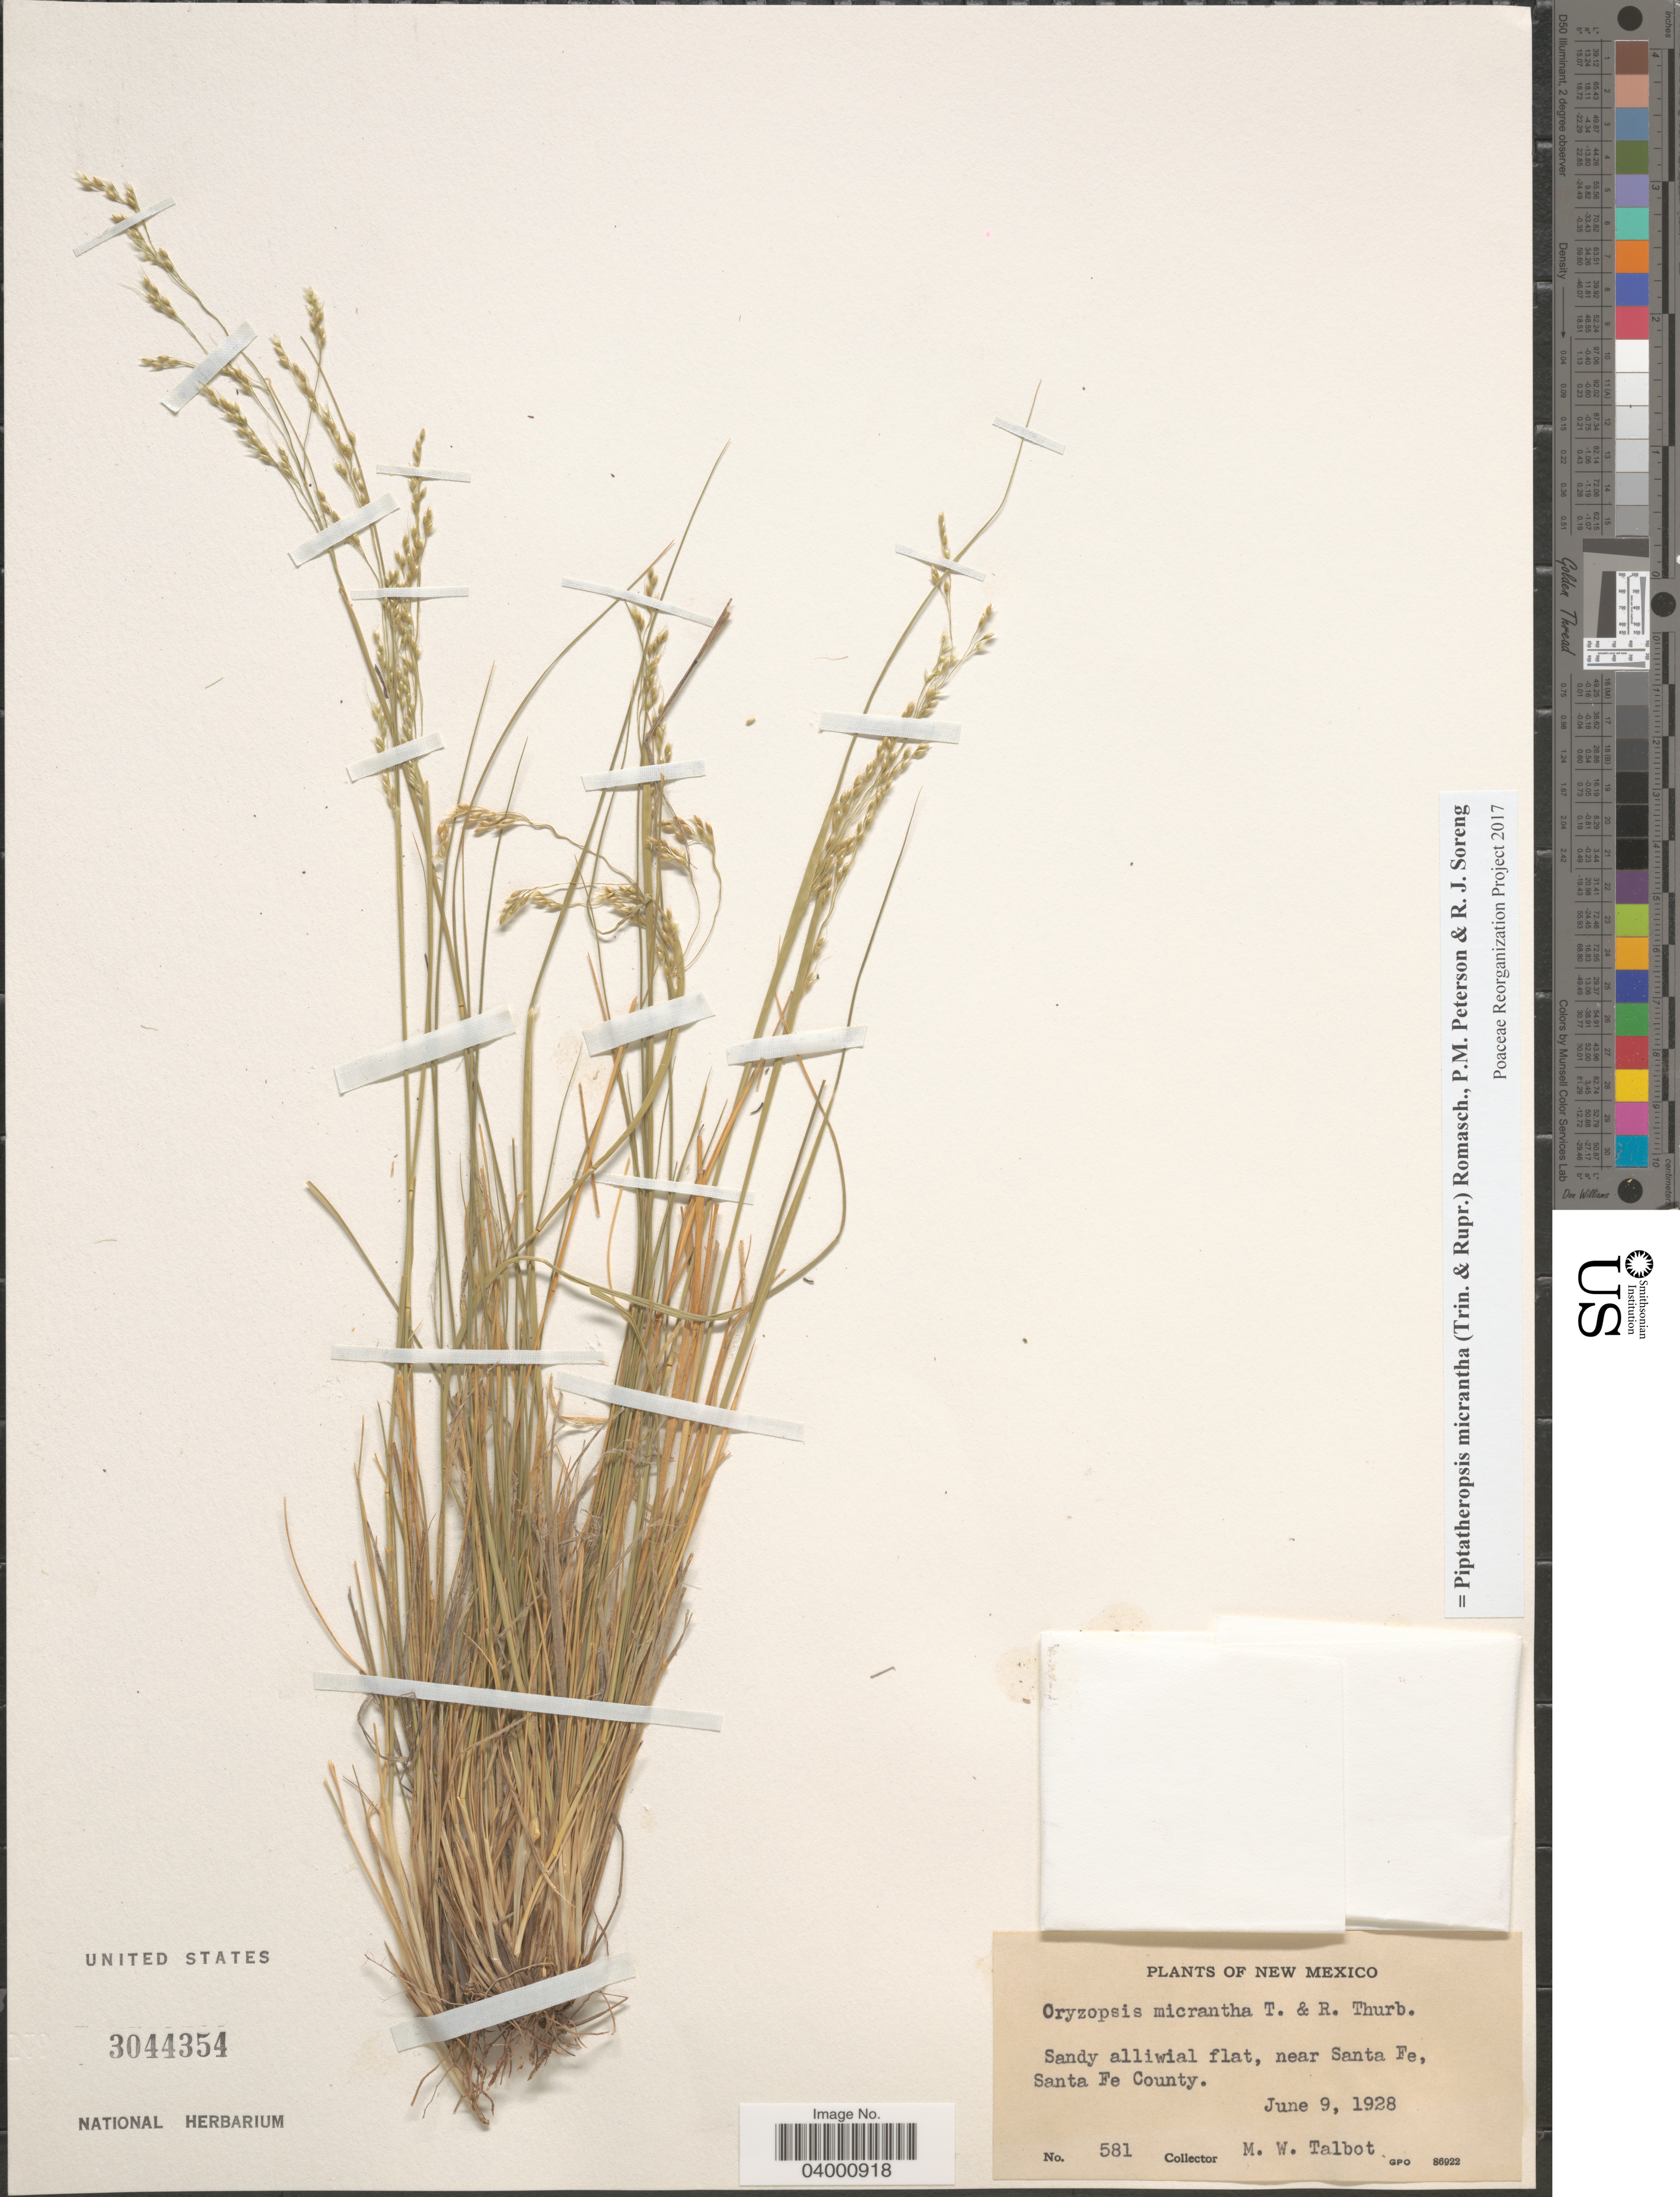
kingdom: Plantae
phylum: Tracheophyta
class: Liliopsida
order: Poales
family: Poaceae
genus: Piptatheropsis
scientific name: Piptatheropsis micrantha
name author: (Trin. & Rupr.) Romasch.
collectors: M. Talbot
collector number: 581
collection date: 1928-06-09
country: United States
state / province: New Mexico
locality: Sandy alluvial flat, near Santa Fe, Santa Fe County.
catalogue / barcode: US 3044354